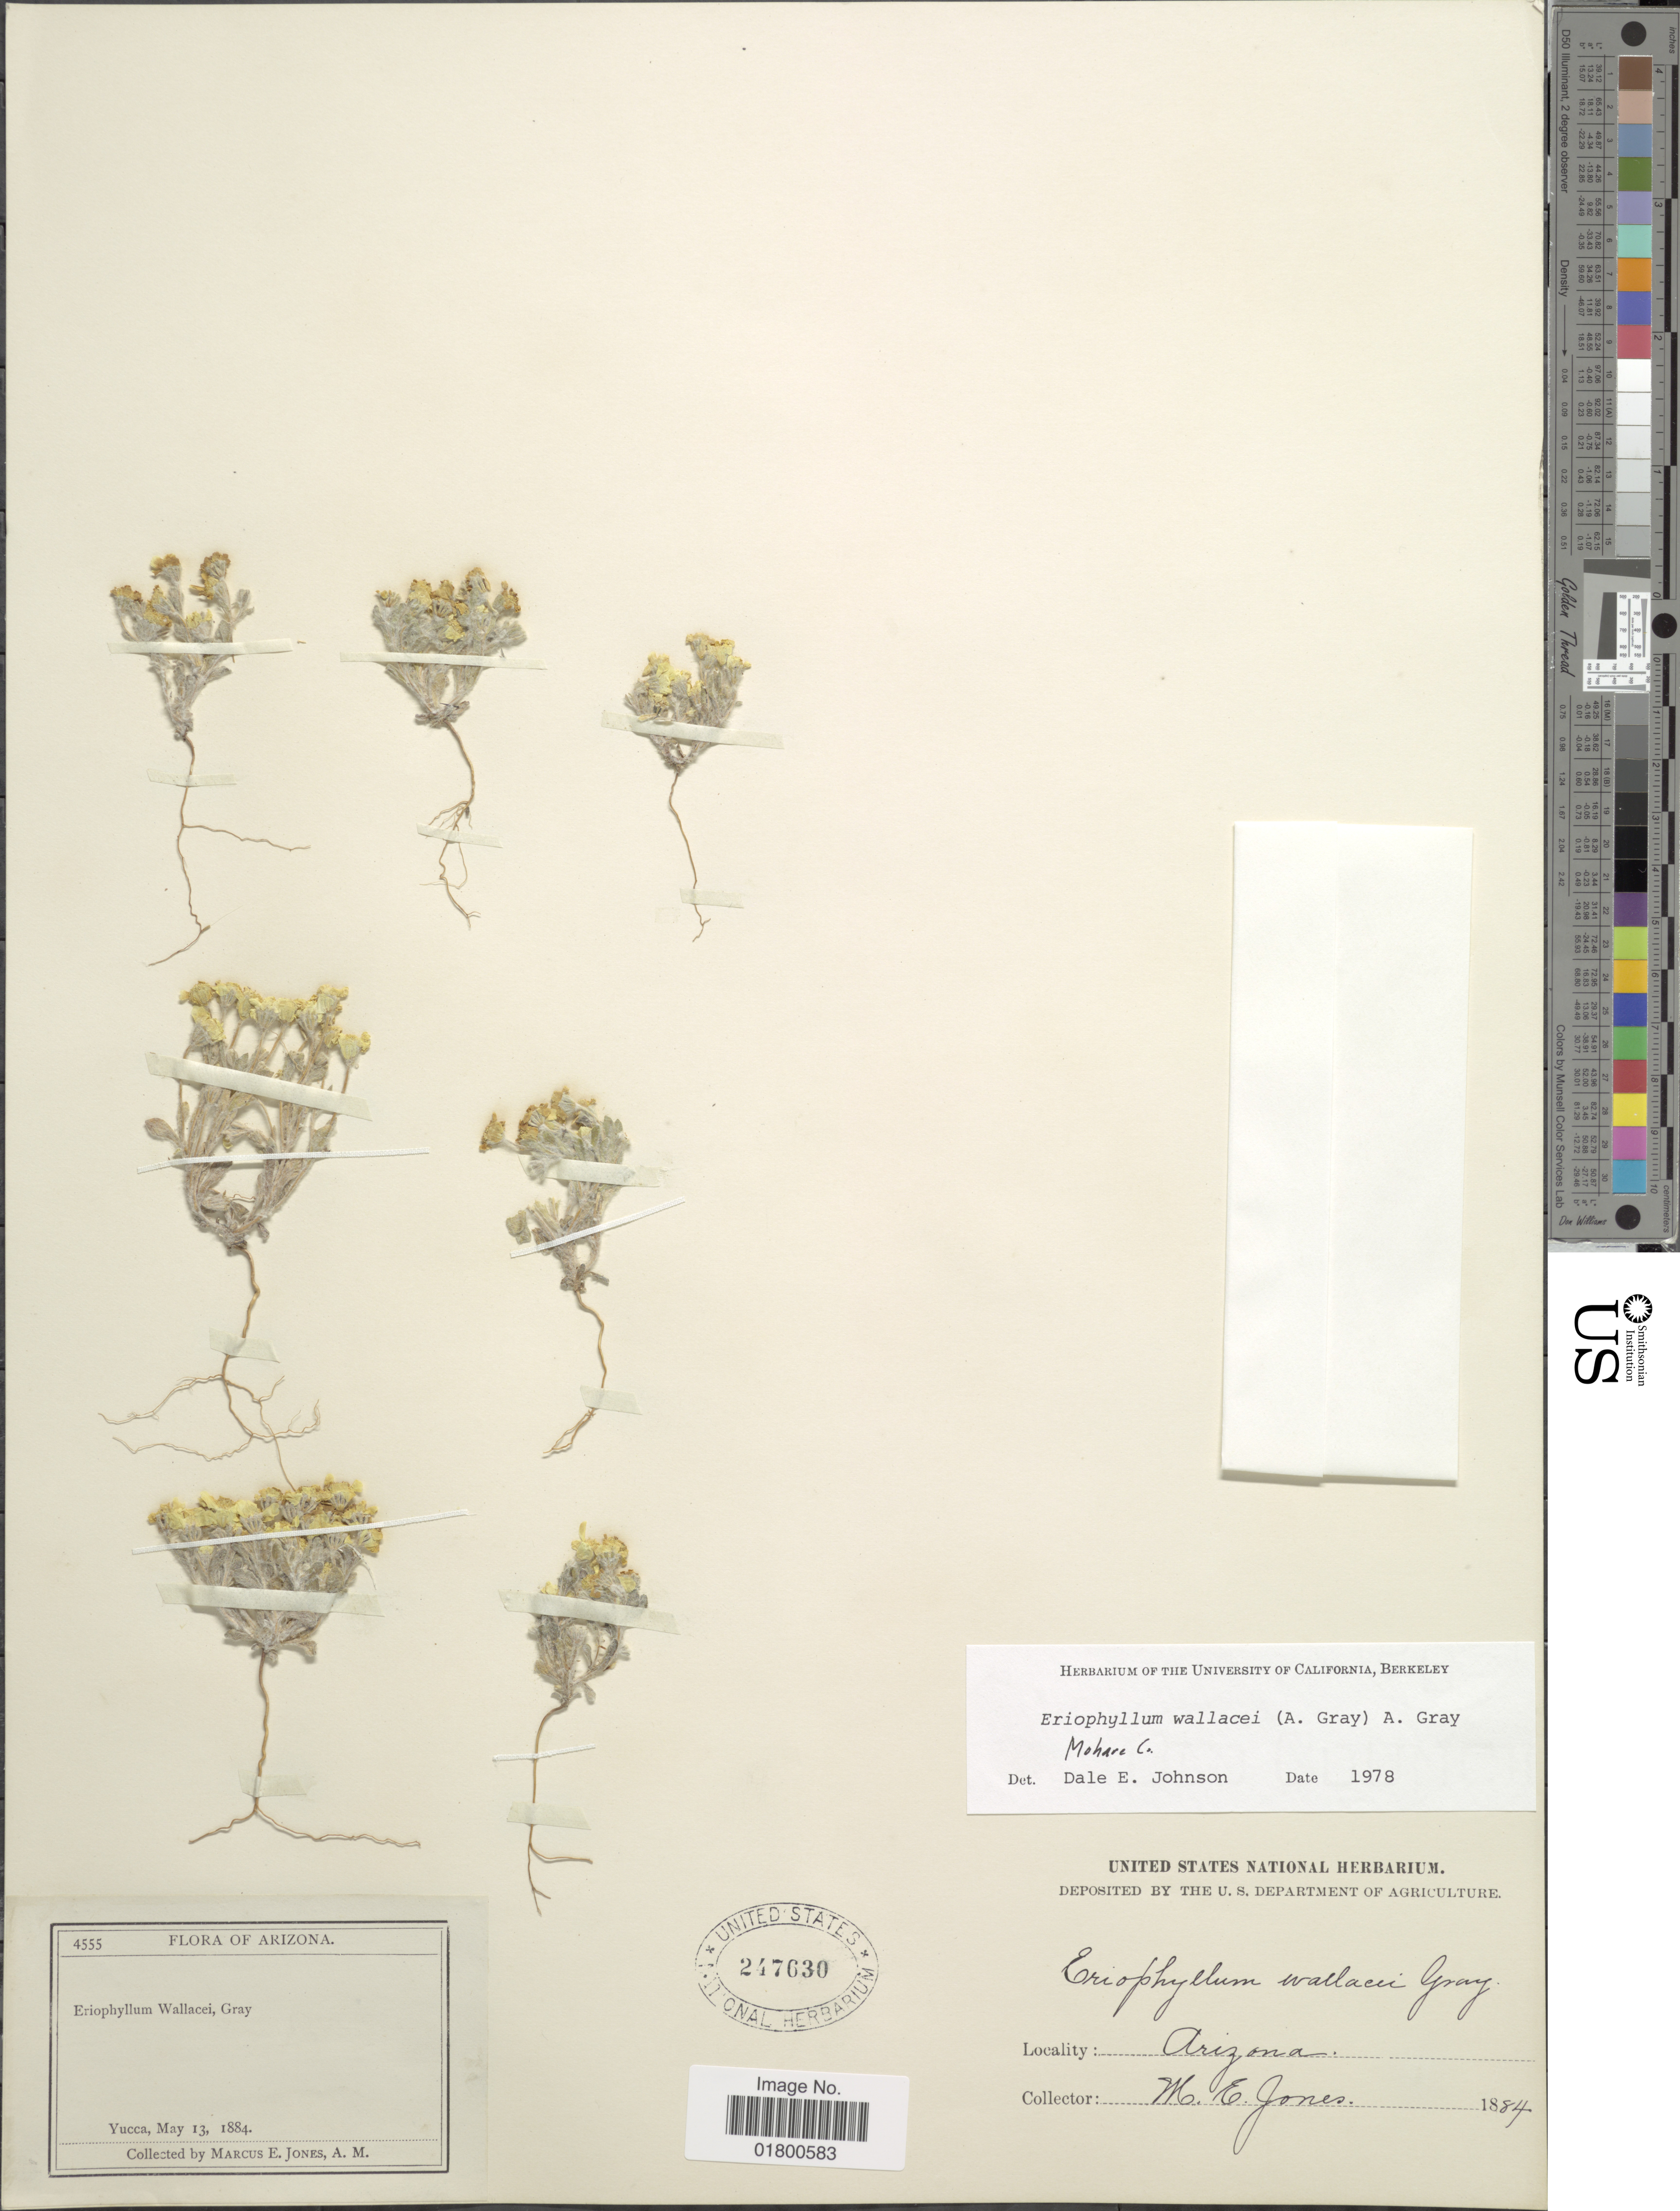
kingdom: Plantae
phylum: Tracheophyta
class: Magnoliopsida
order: Asterales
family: Asteraceae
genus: Eriophyllum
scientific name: Eriophyllum wallacei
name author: (A. Gray) A. Gray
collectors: M. E. Jones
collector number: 4555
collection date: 1884-05-13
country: United States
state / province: Arizona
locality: Yucca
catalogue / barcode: US 247630